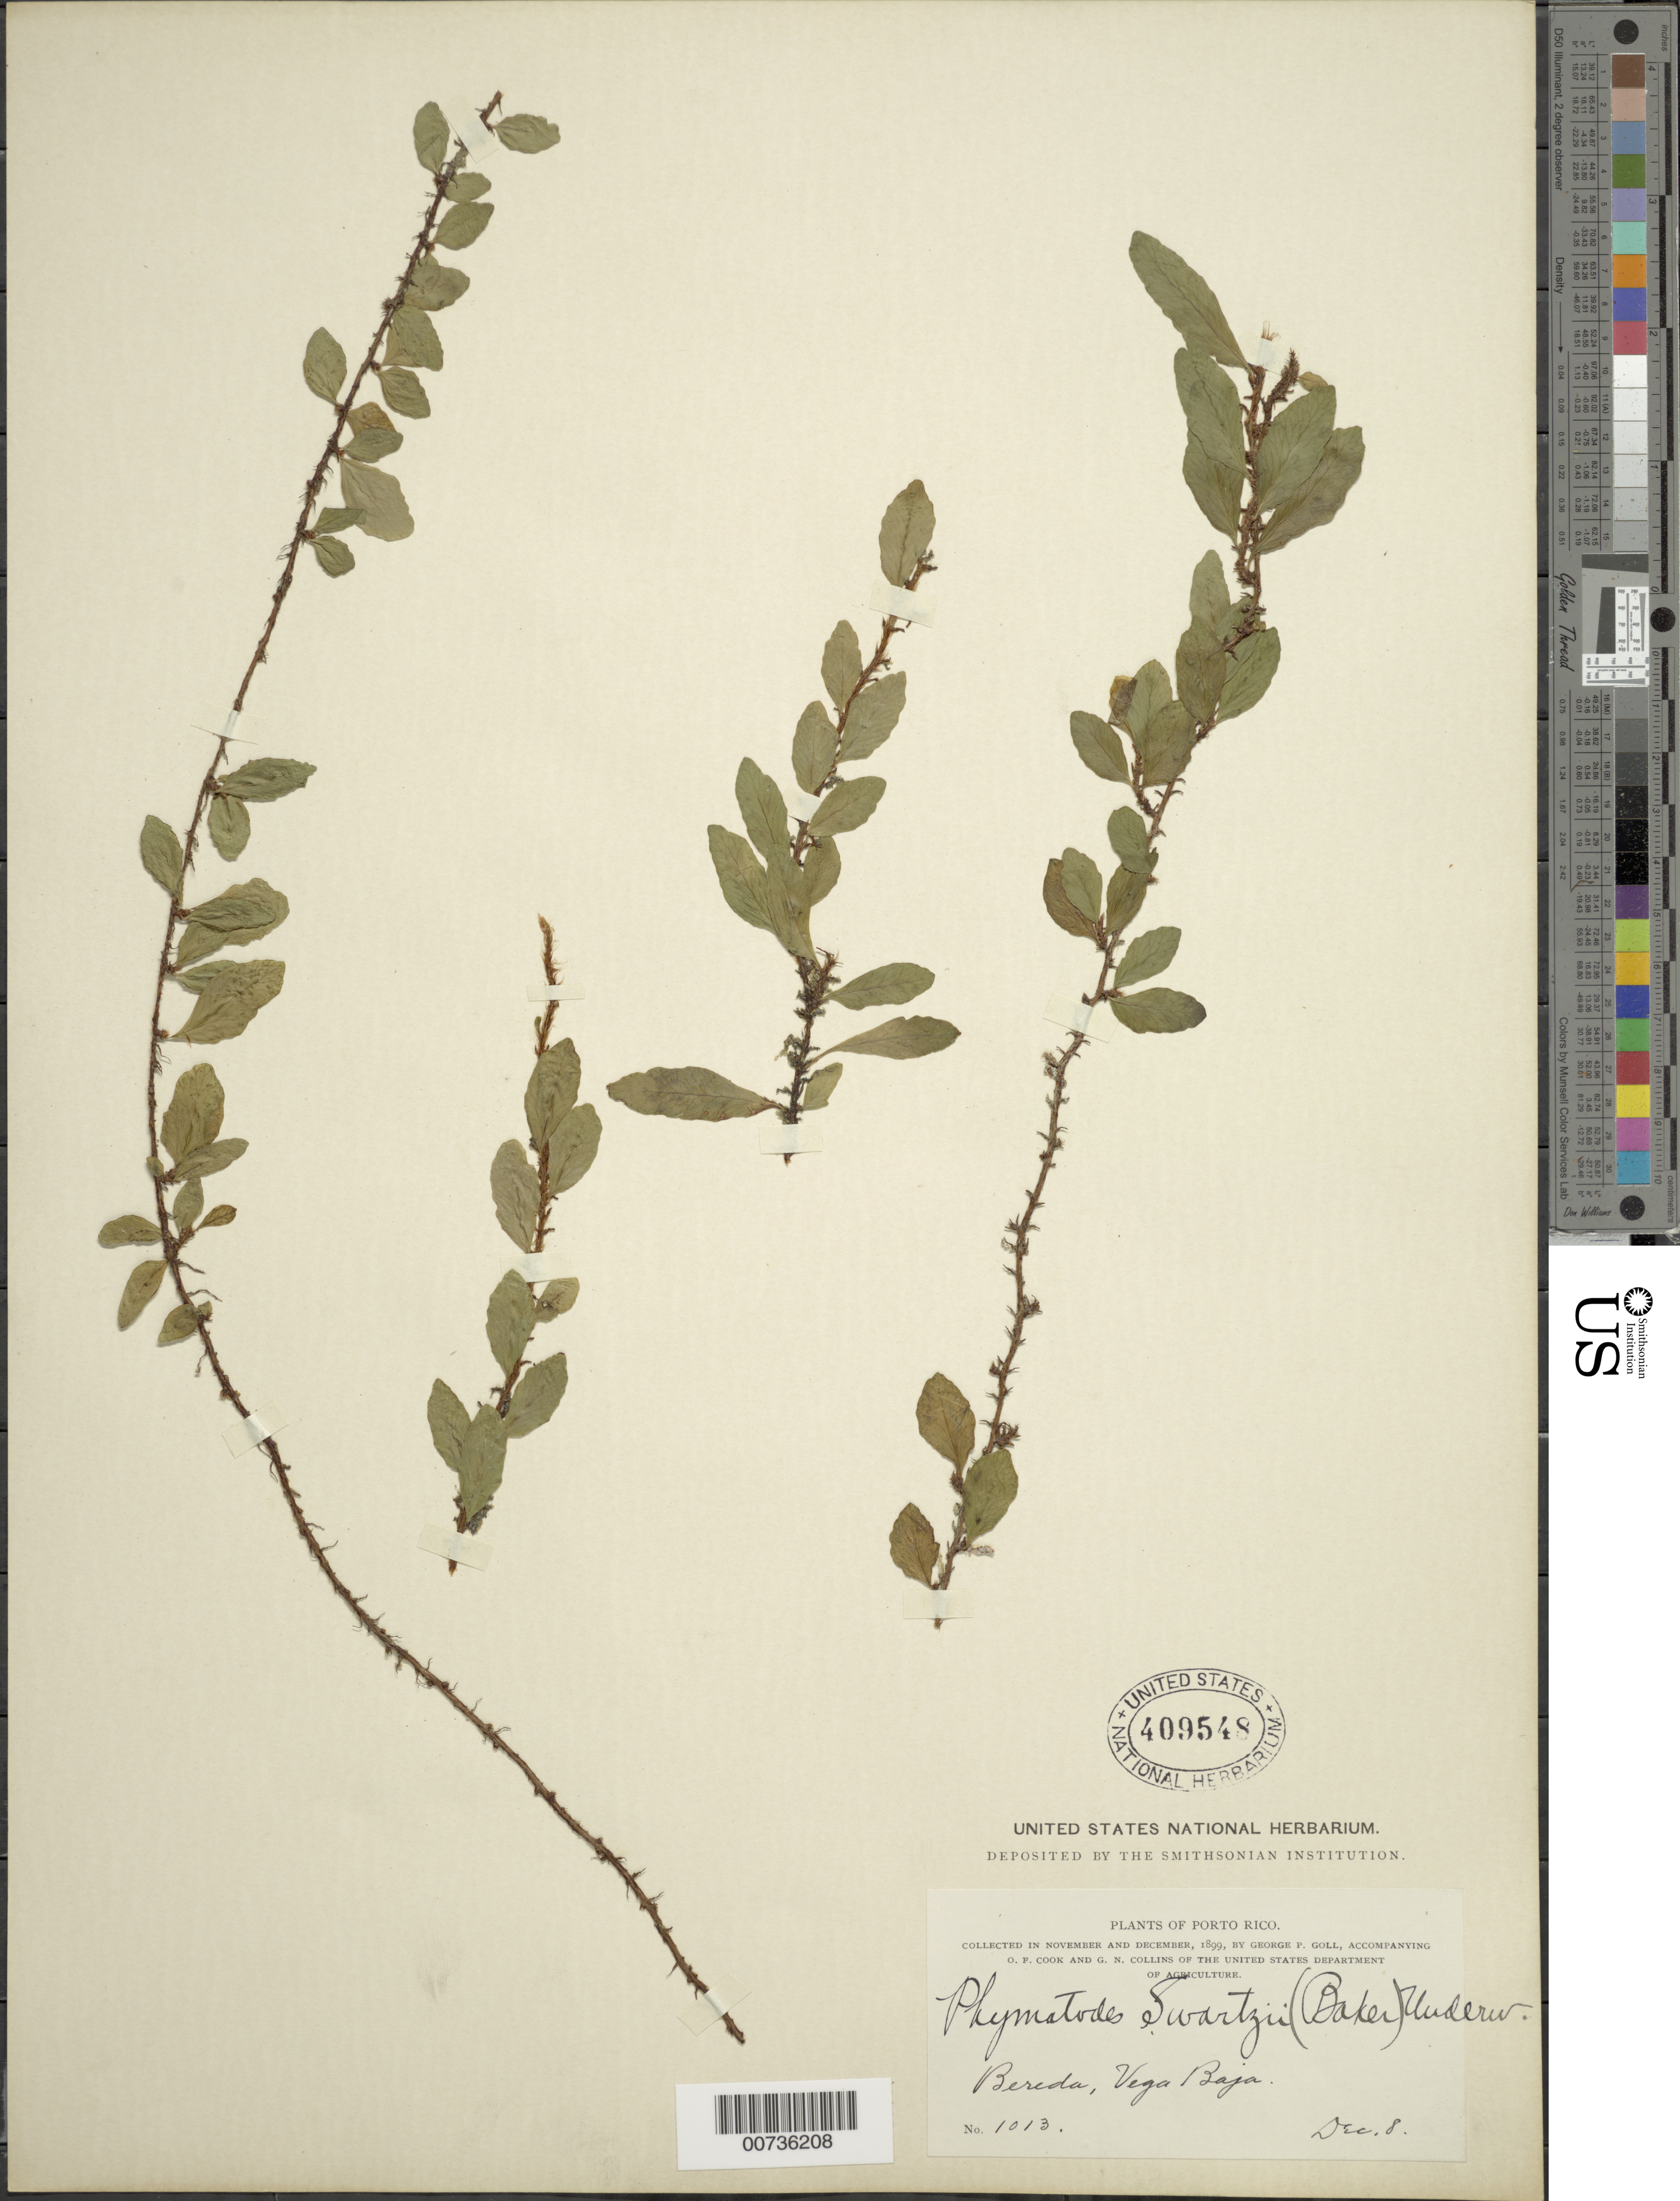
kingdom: Plantae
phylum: Tracheophyta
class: Polypodiopsida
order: Polypodiales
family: Polypodiaceae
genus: Microgramma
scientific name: Microgramma heterophylla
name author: (L.) Wherry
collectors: G. Goll, O. F. Cook & G. N. Collins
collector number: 1013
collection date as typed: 08 Dec 1899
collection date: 1899-12-08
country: Puerto Rico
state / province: Vega Baja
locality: Bereda, Vega Baja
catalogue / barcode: US 409548